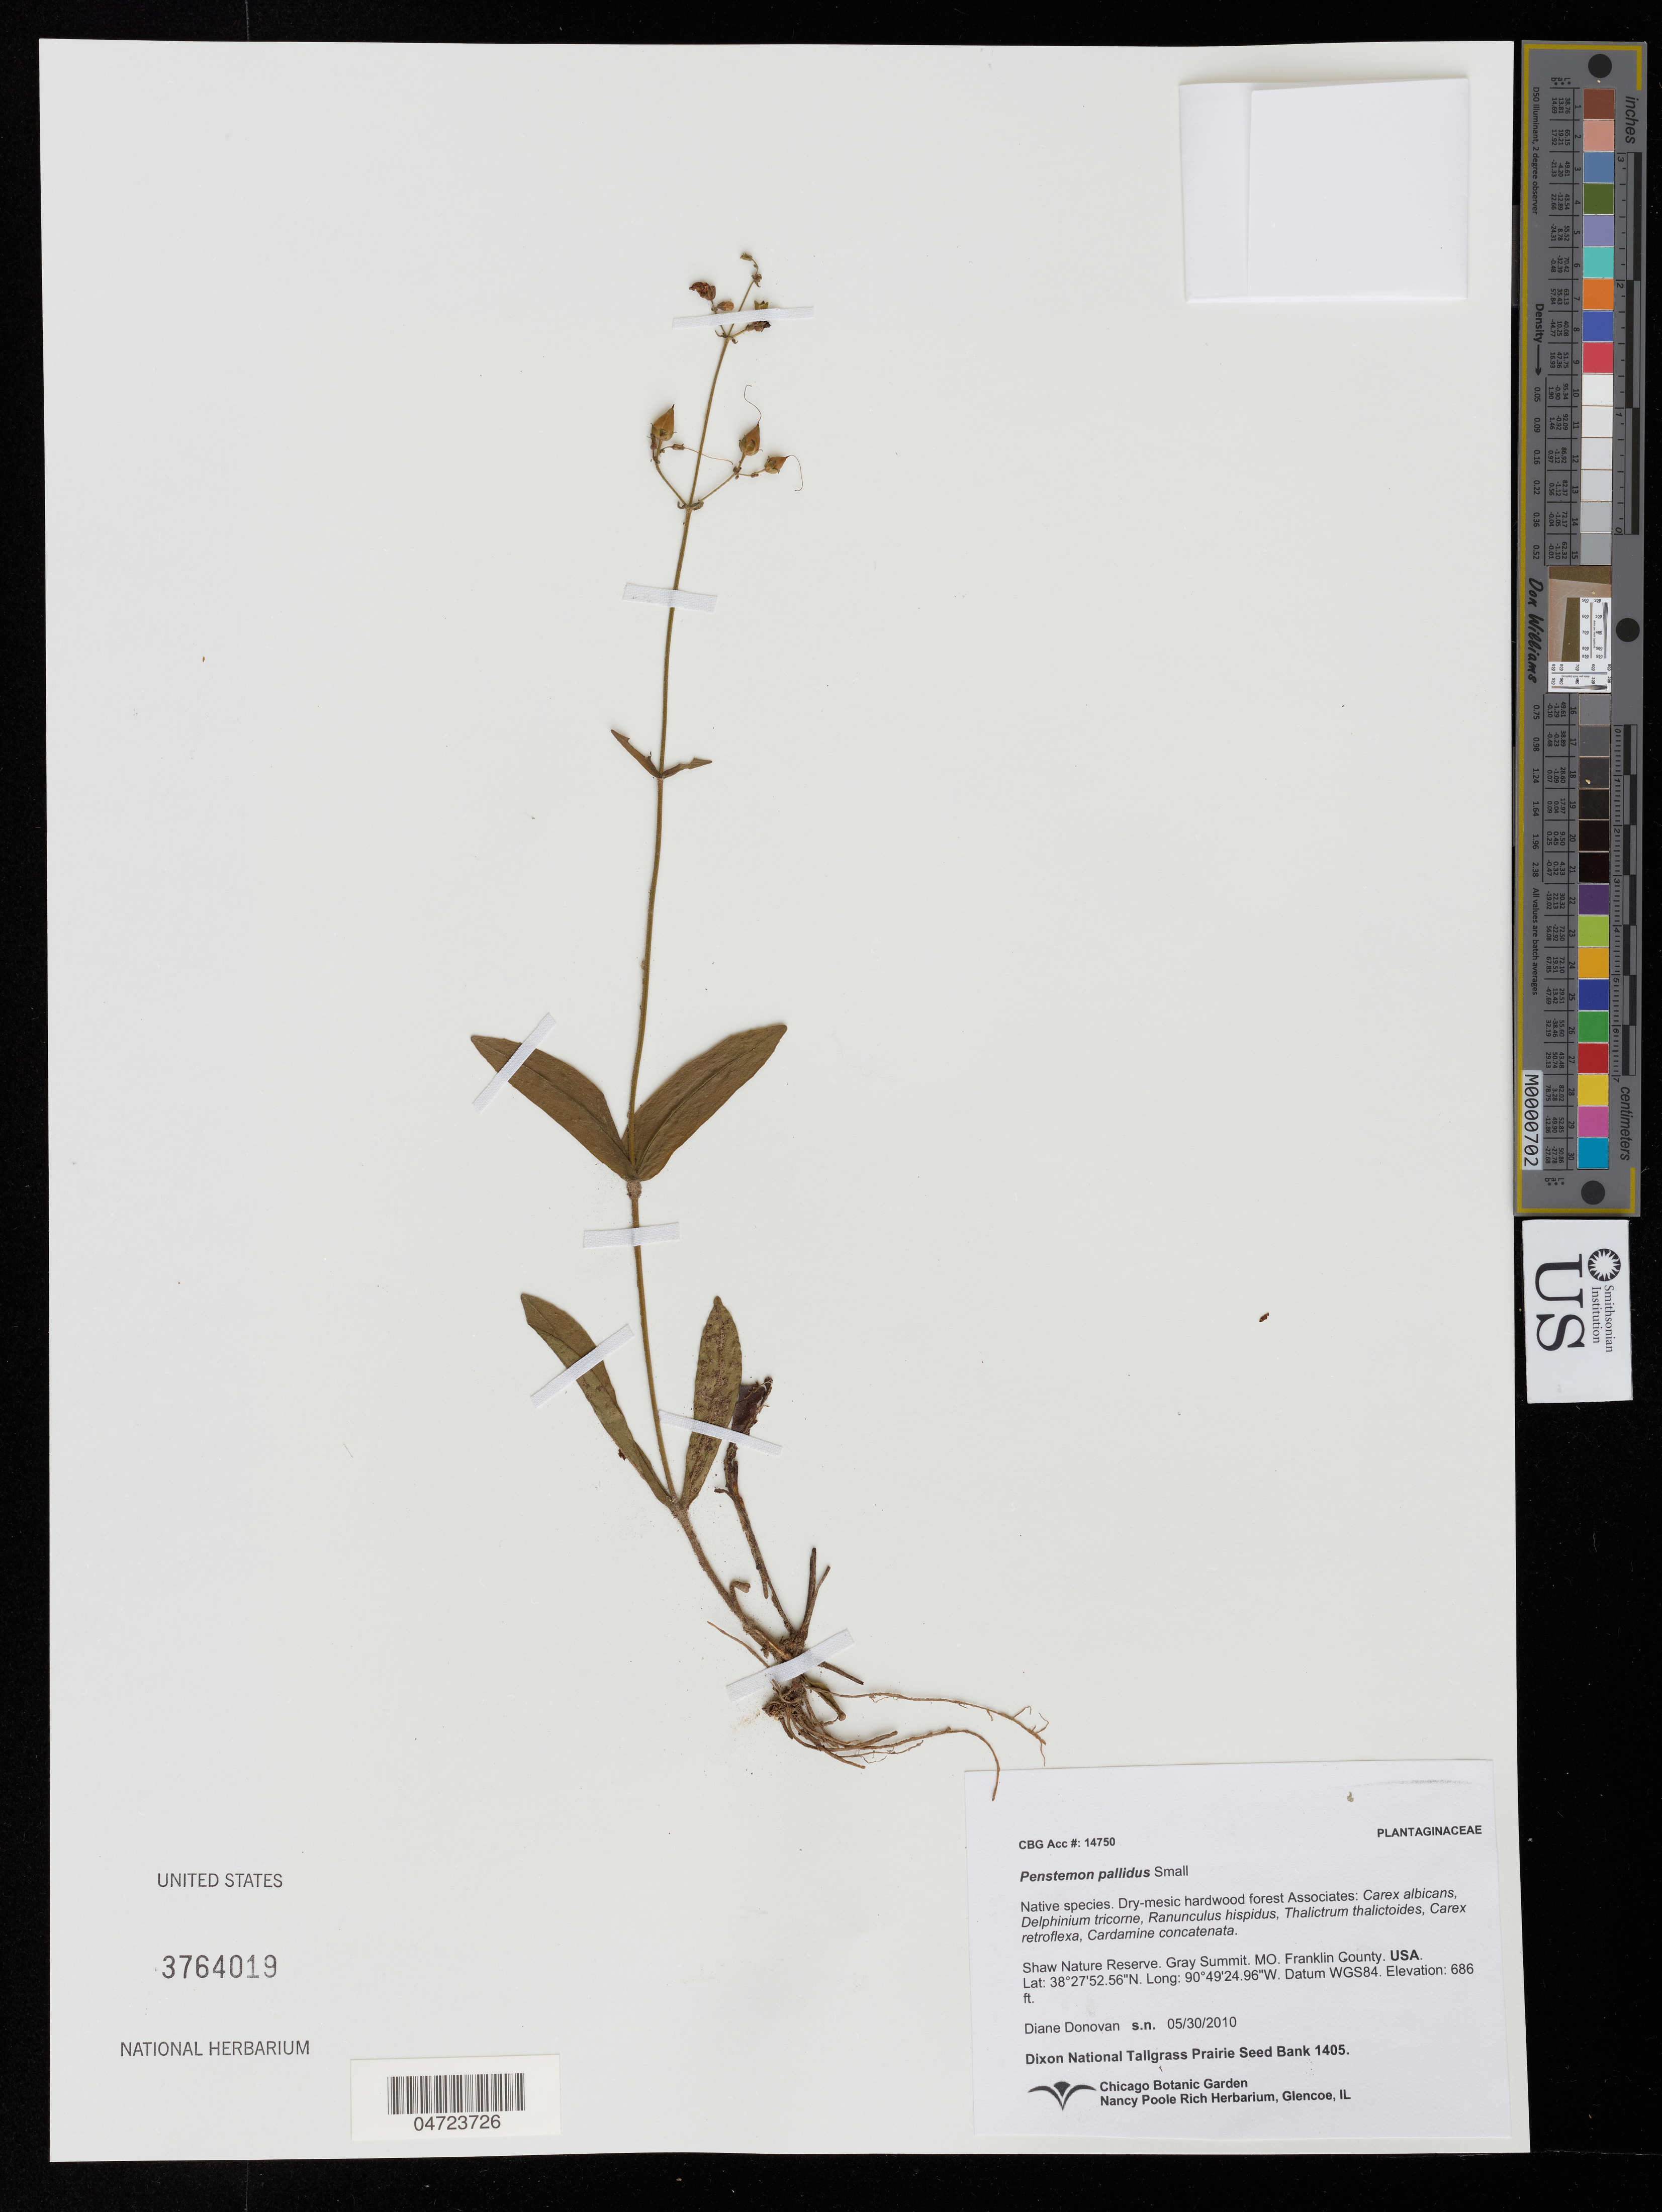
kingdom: Plantae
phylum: Tracheophyta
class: Magnoliopsida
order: Lamiales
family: Plantaginaceae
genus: Penstemon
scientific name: Penstemon pallidus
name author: Small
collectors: D. Donovan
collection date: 2010-05-30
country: United States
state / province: Missouri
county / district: Franklin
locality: Shaw Nature Reserve. Gray Summit. Franklin County.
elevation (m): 209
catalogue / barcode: US 3764019